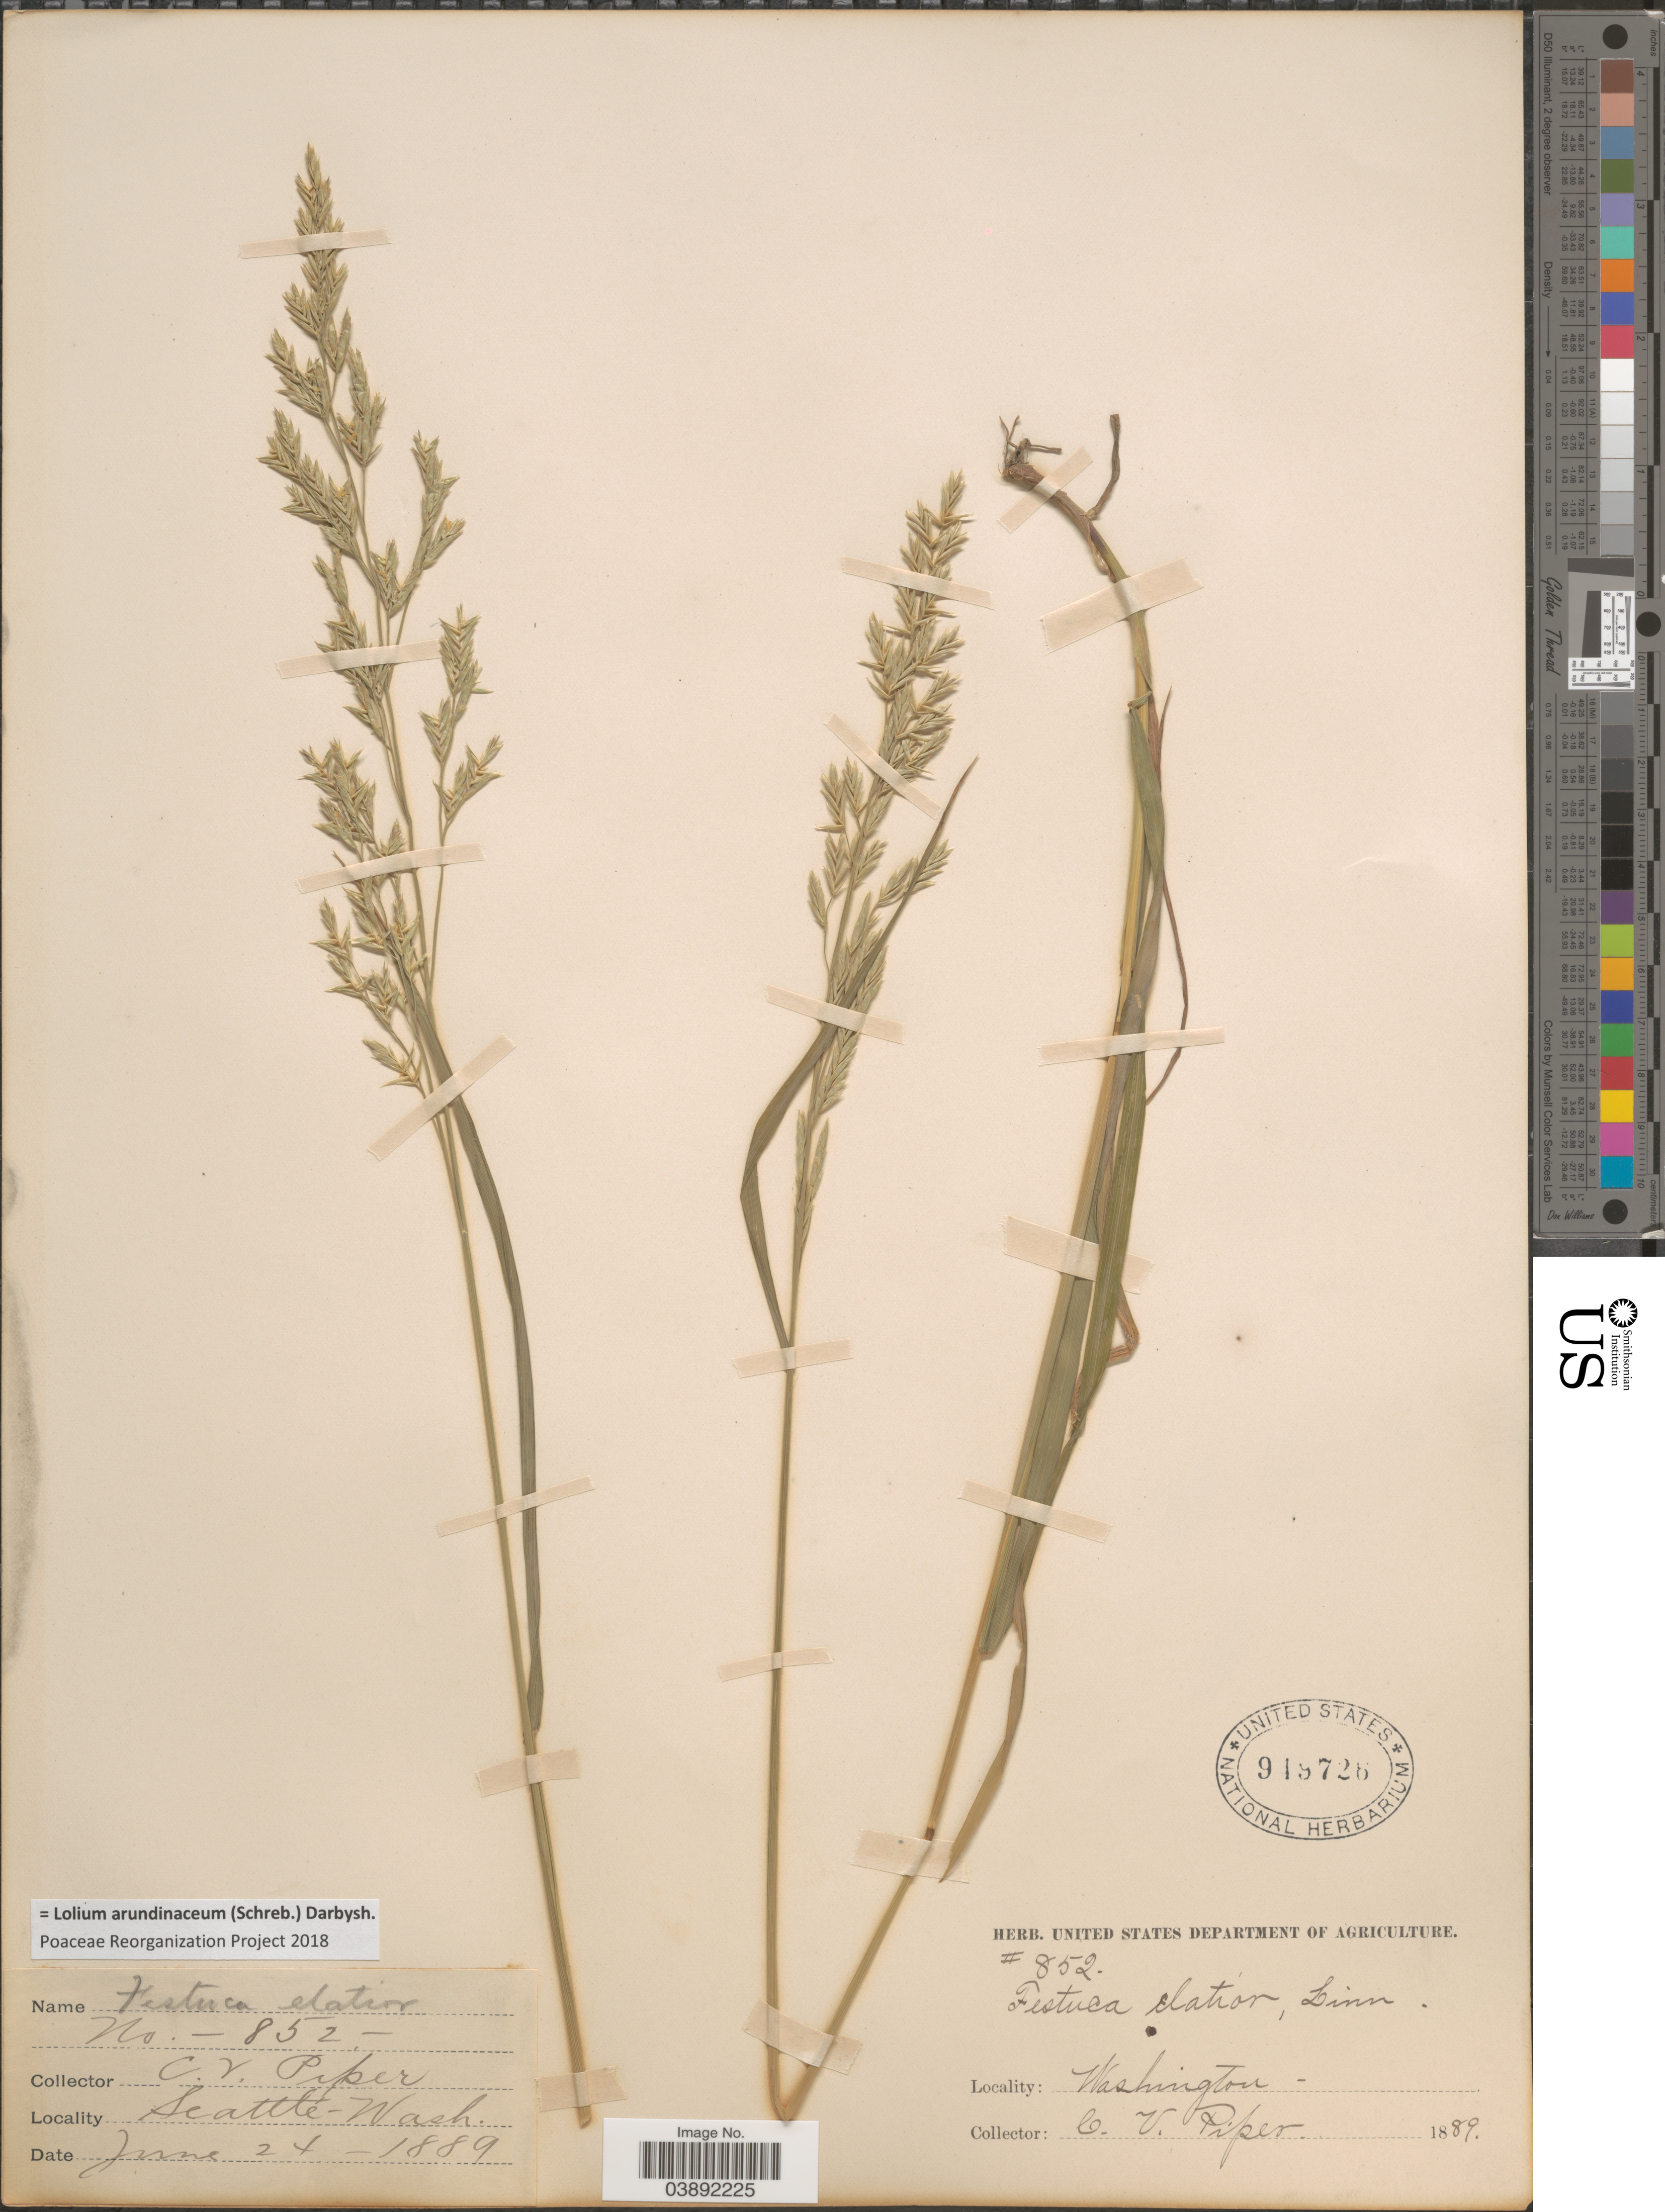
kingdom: Plantae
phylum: Tracheophyta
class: Liliopsida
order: Poales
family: Poaceae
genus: Lolium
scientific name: Lolium arundinaceum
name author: (Schreb.) Darbysh.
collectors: C. V. Piper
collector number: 852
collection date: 1889-06-24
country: United States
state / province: Washington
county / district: King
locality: Seattle.